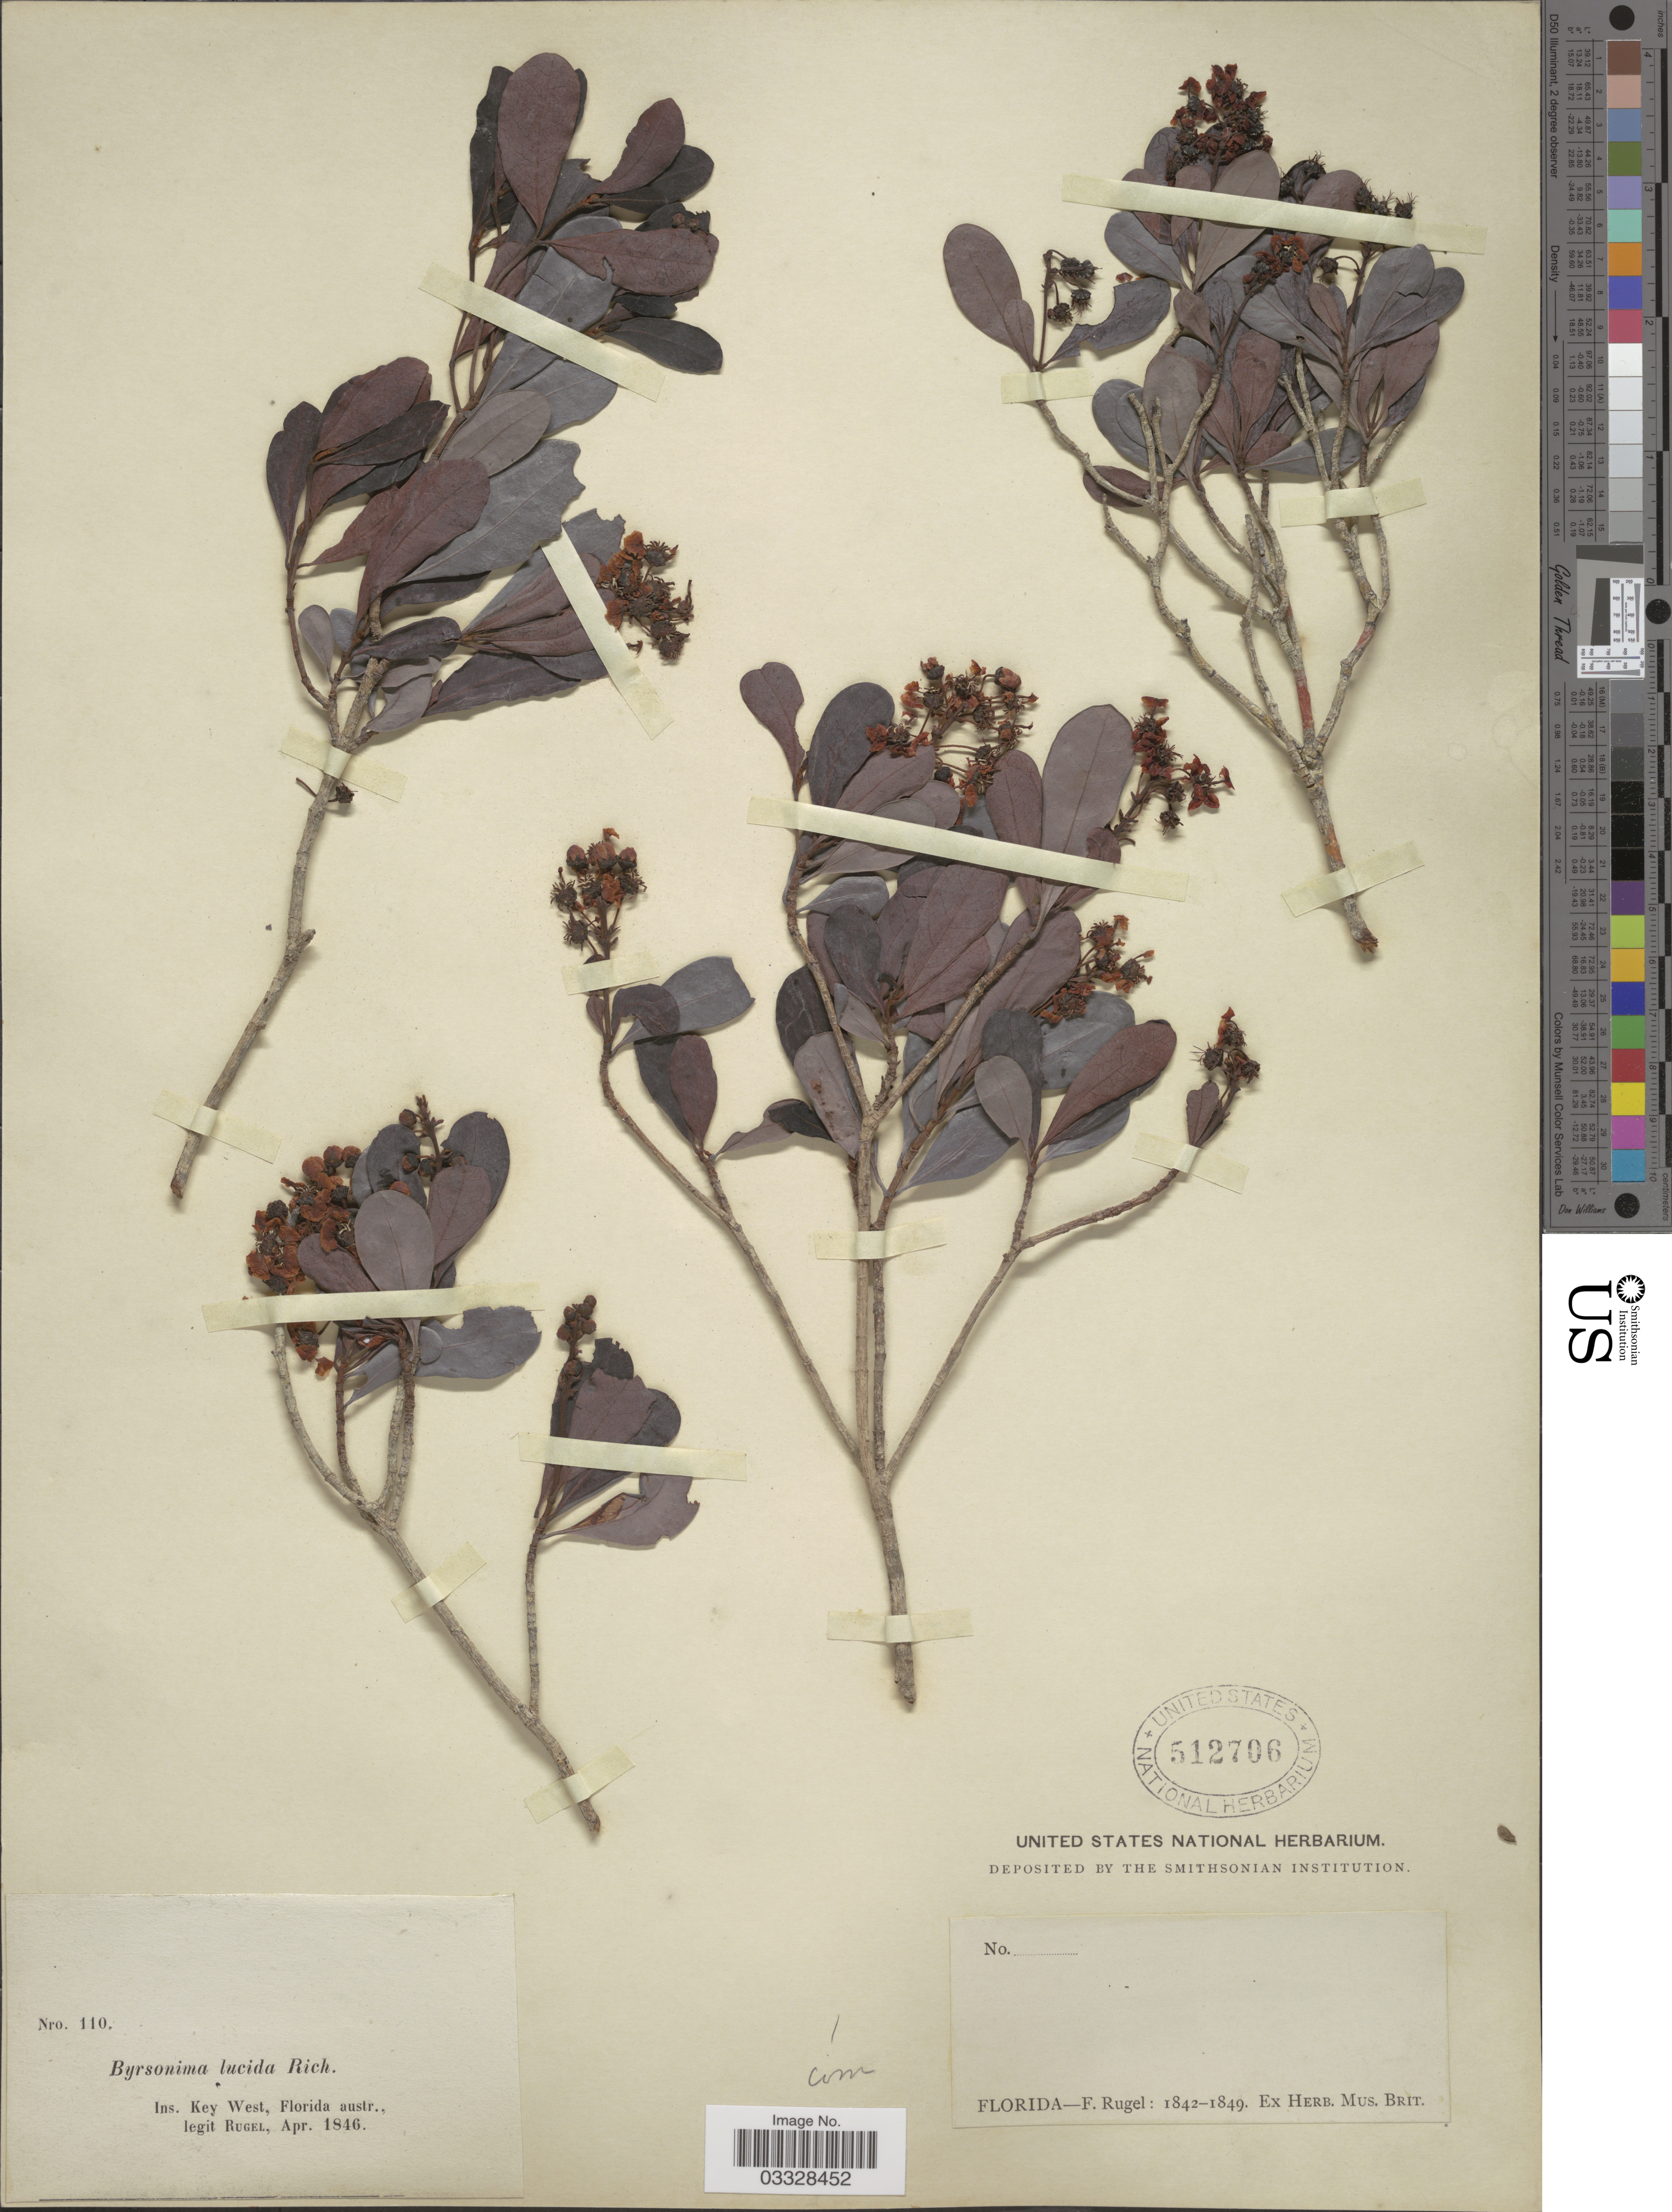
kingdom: Plantae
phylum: Tracheophyta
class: Magnoliopsida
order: Malpighiales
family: Malpighiaceae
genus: Byrsonima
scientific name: Byrsonima lucida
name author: (Mill.) DC.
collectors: F. Rugel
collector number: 110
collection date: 1846-04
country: United States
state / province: Florida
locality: Ins. Key West, Florida austr.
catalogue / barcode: US 512706